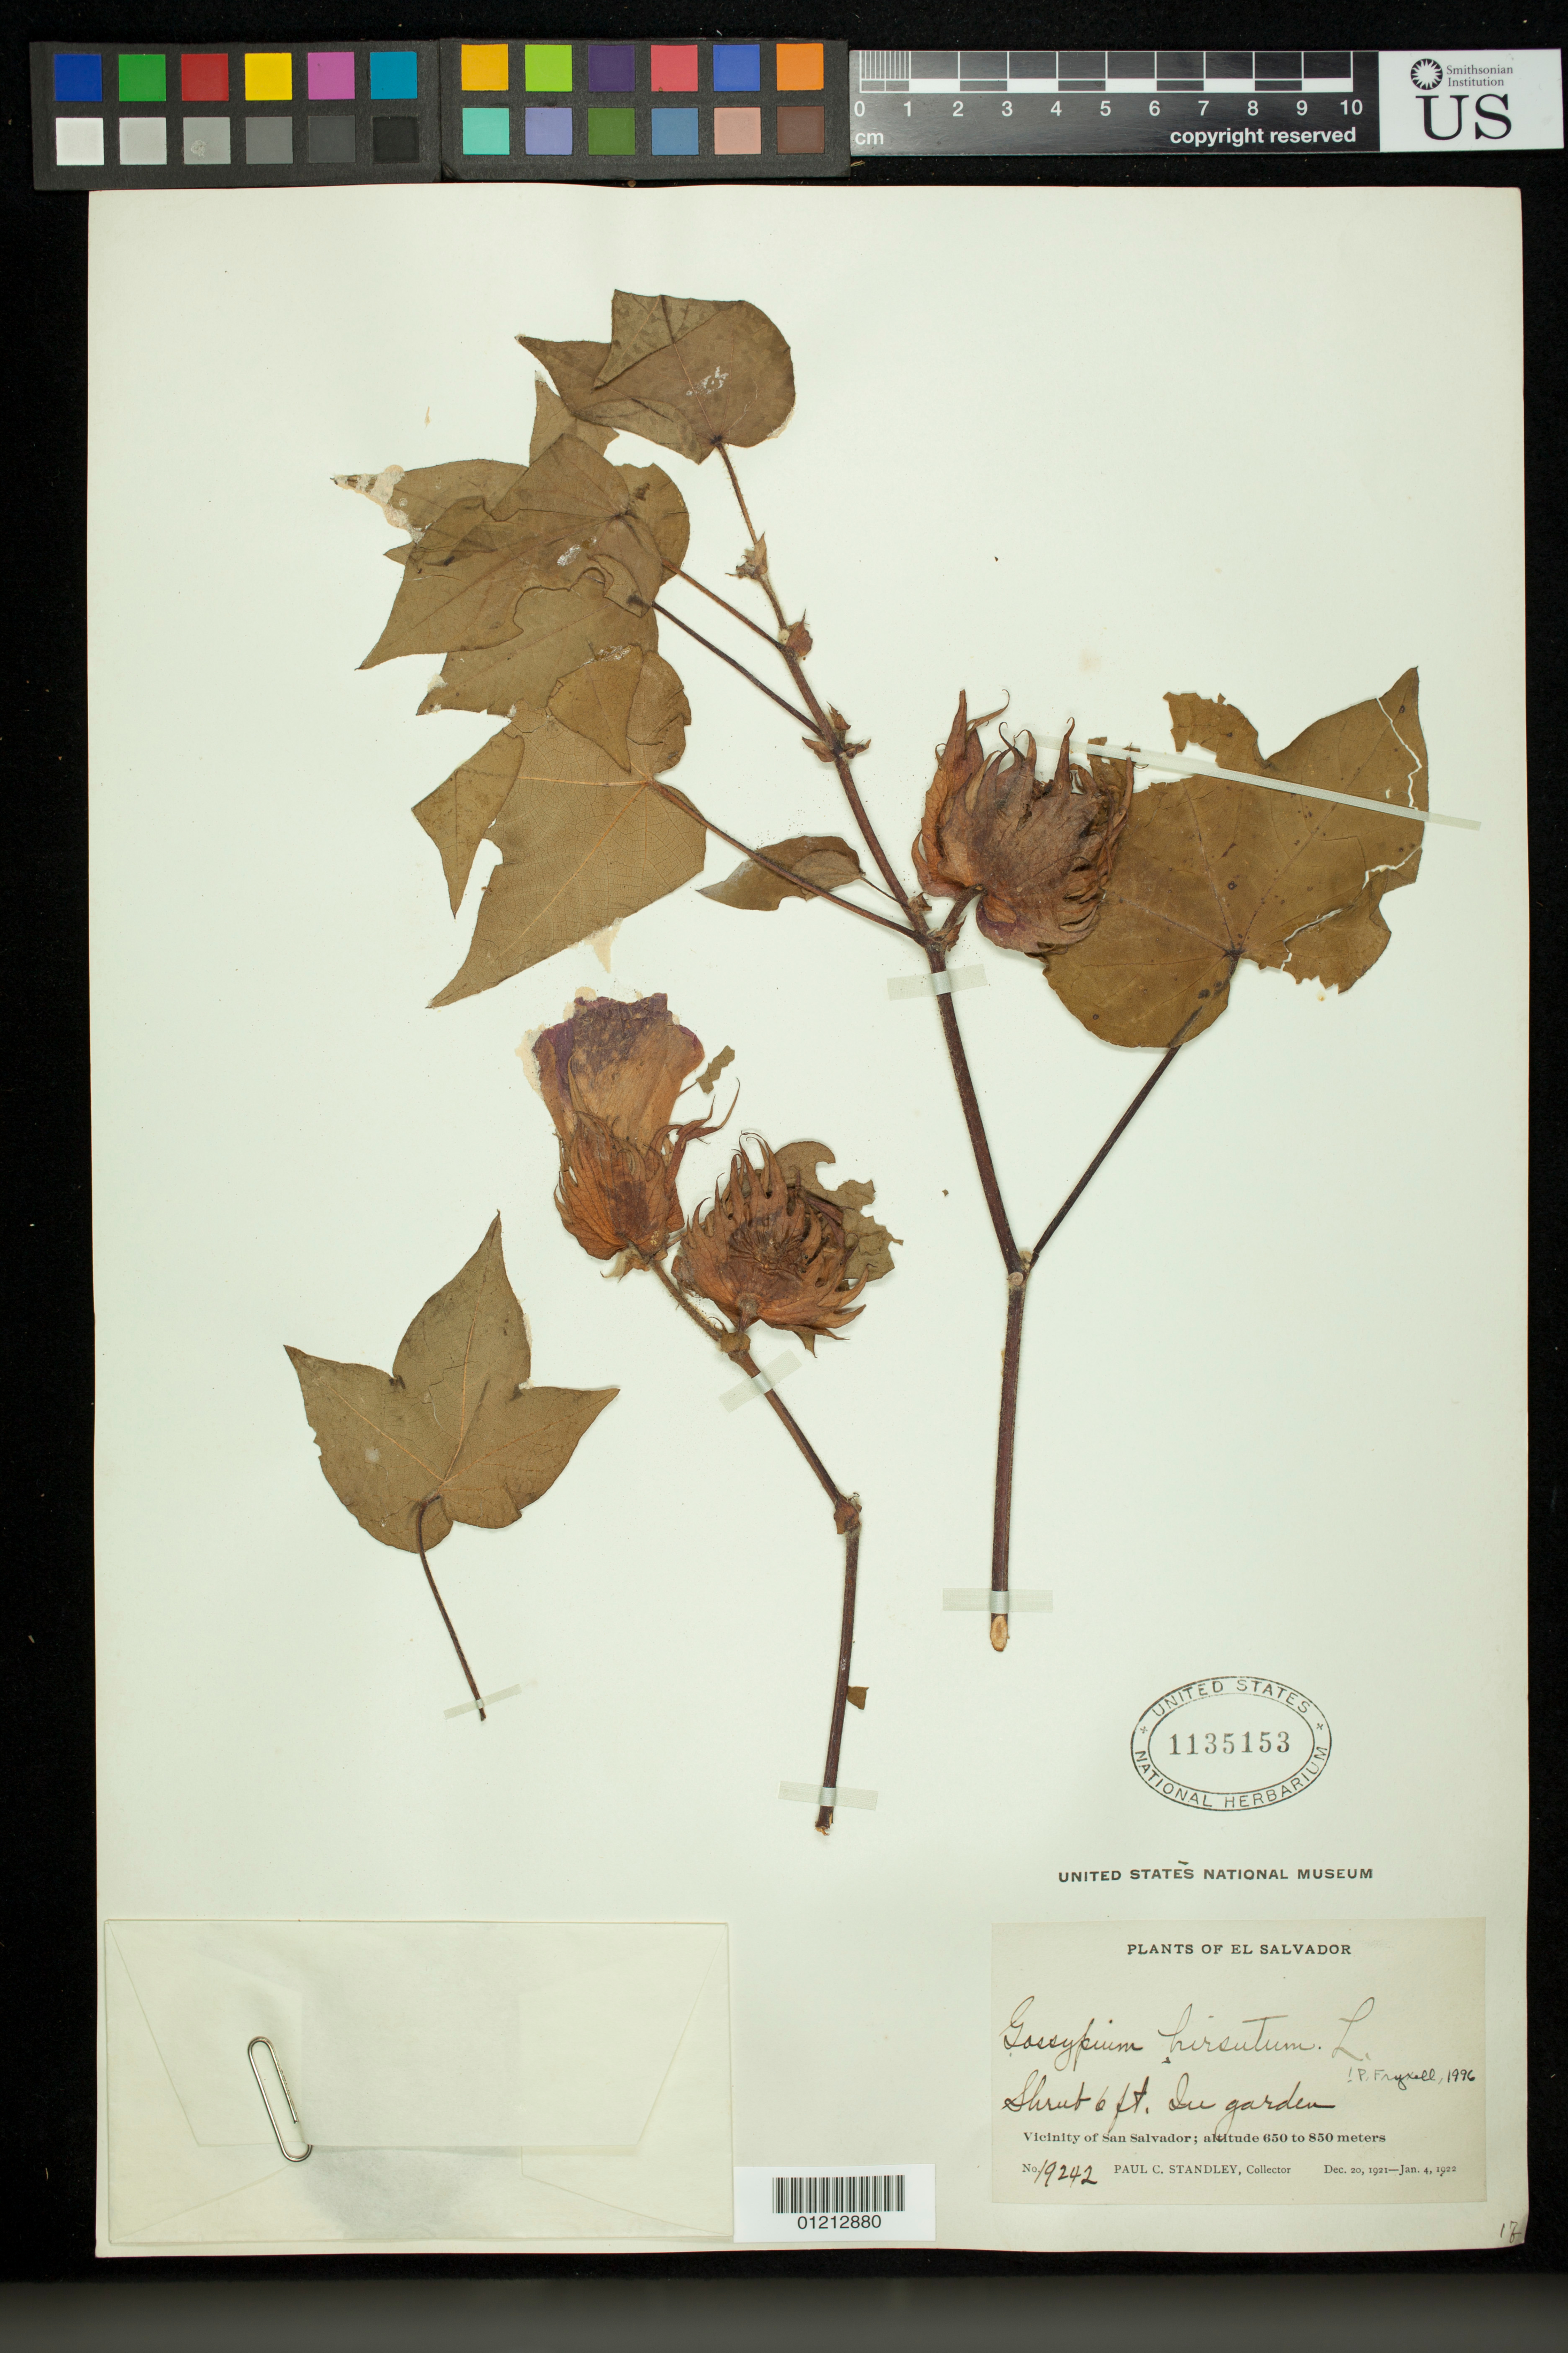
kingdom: Plantae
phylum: Tracheophyta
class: Magnoliopsida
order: Malvales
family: Malvaceae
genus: Gossypium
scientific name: Gossypium hirsutum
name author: L.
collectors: P. C. Standley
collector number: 19242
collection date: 1921-12-20/1922-01-04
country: El Salvador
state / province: San Salvador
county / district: San Salvador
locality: Vicinity of San Salvador. In garden.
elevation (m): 650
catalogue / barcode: US 1135153